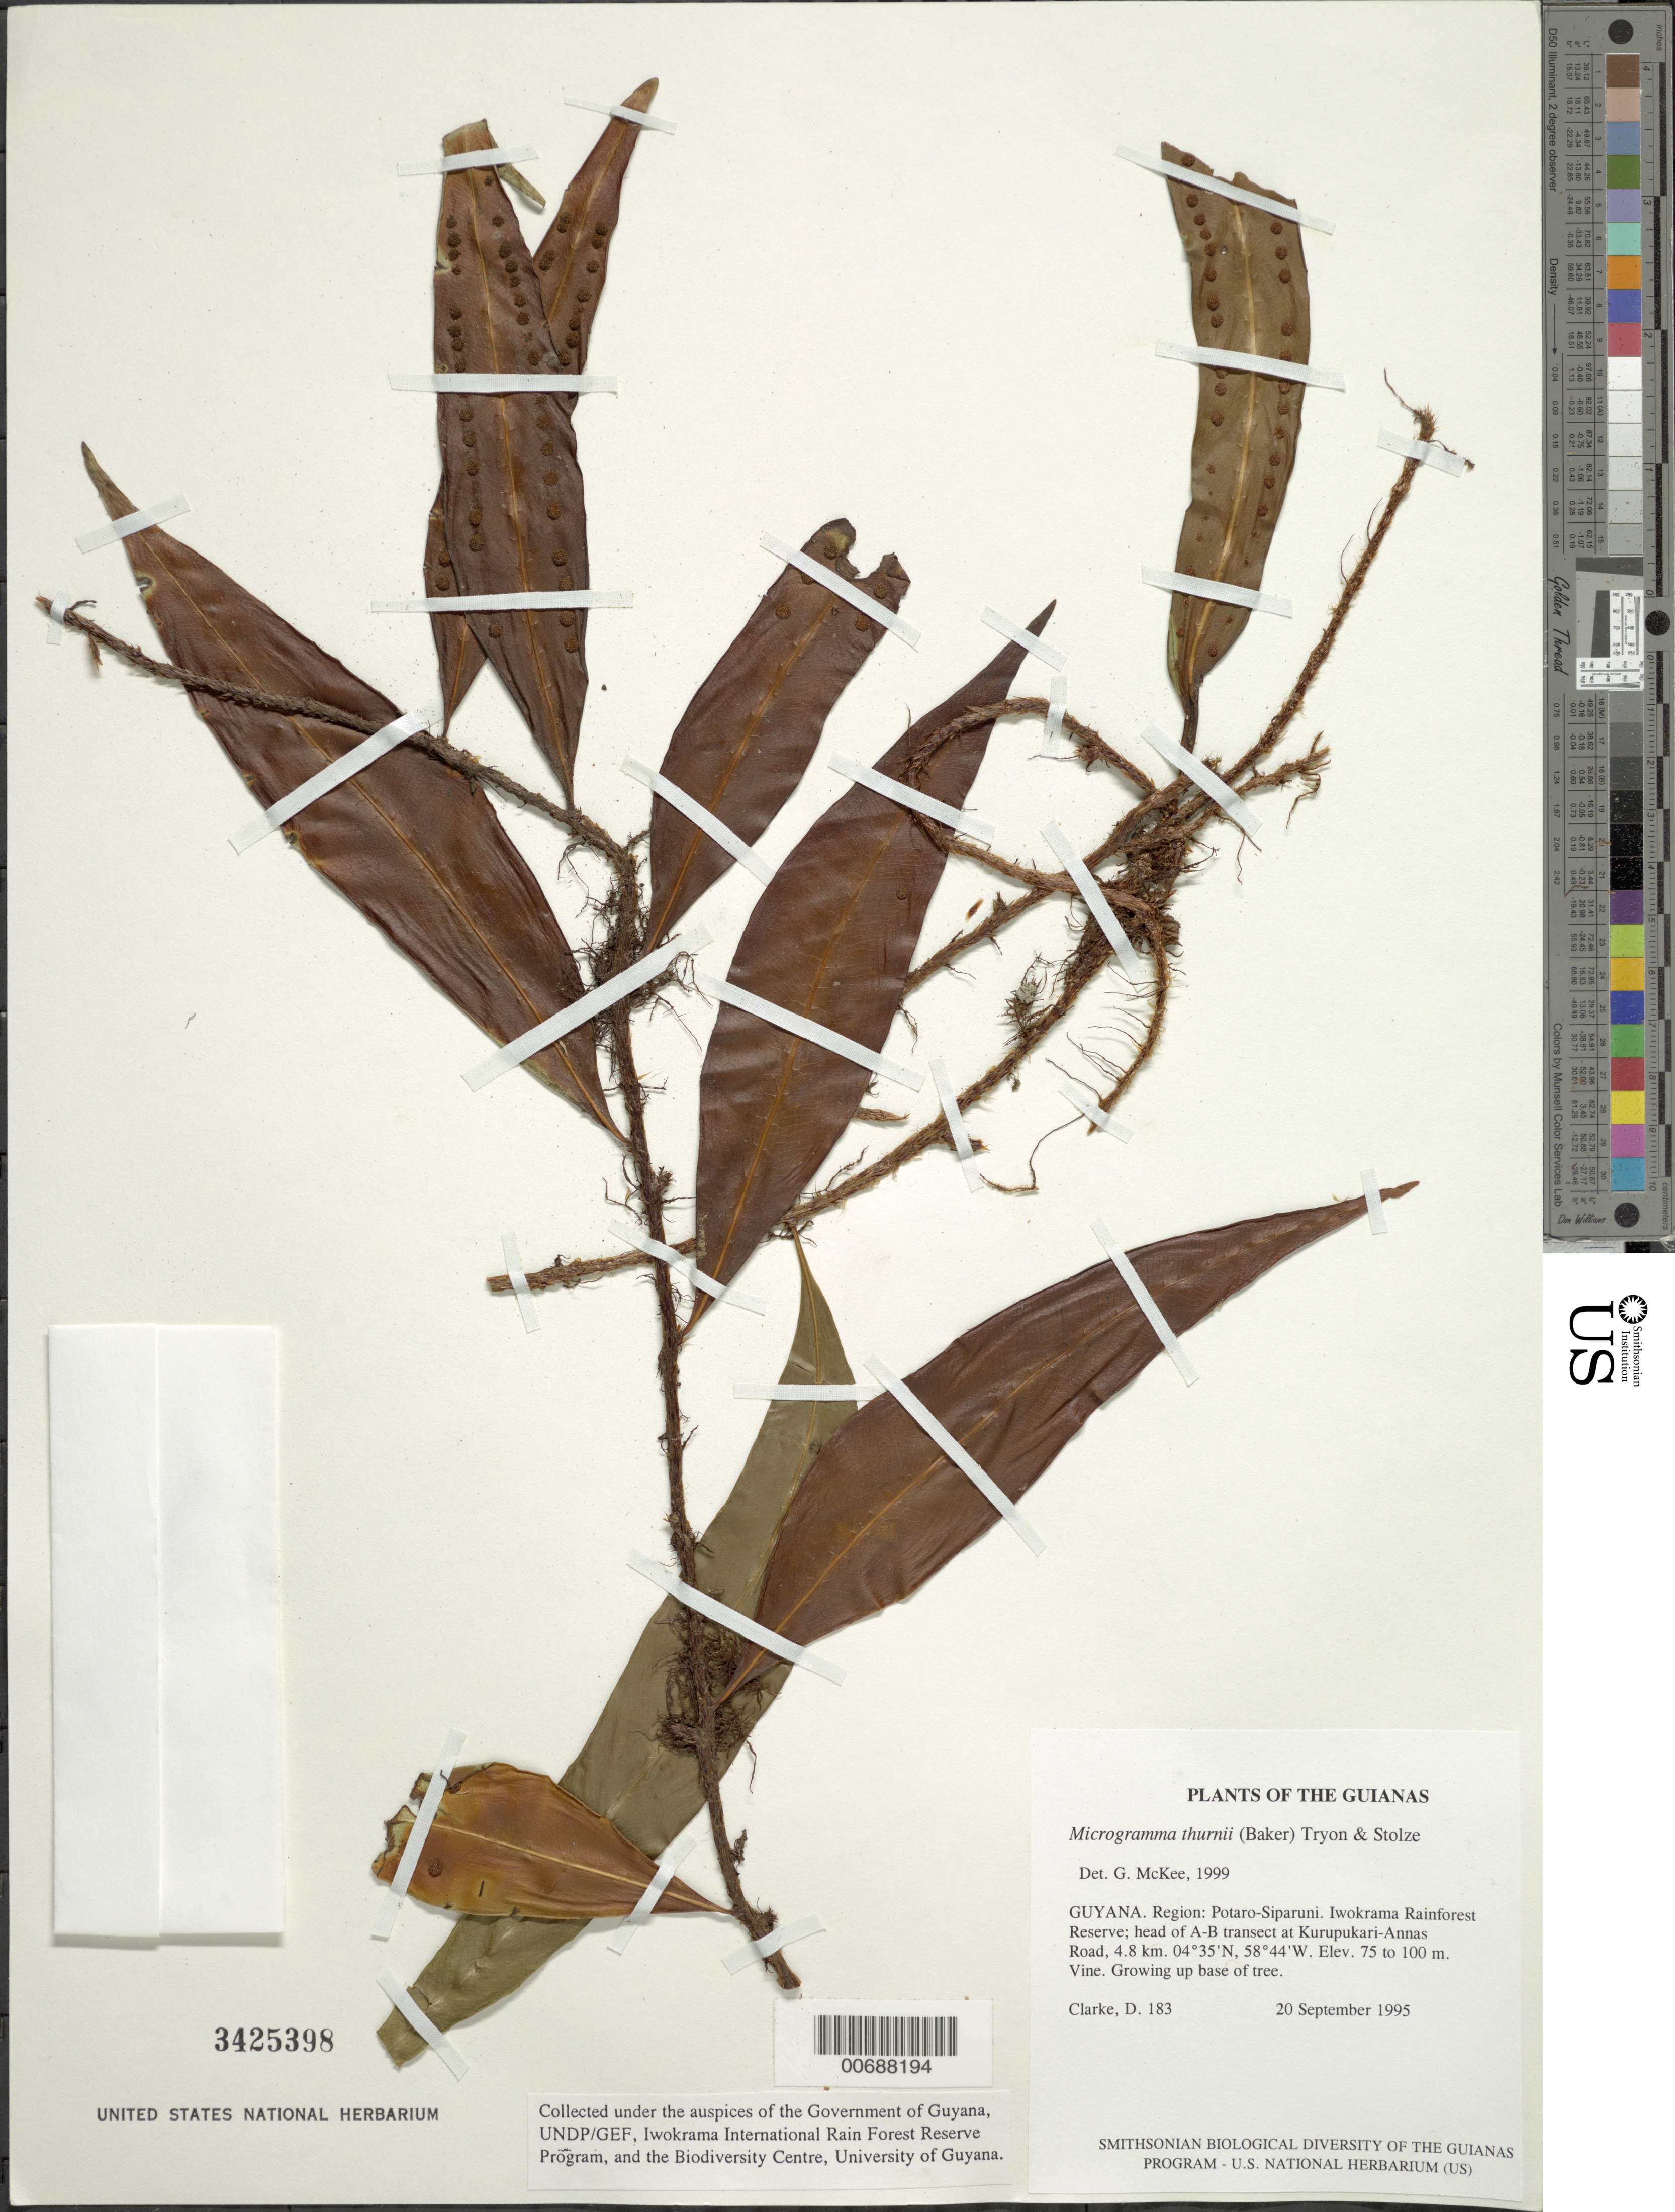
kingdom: Plantae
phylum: Tracheophyta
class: Polypodiopsida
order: Polypodiales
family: Polypodiaceae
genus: Microgramma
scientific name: Microgramma thurnii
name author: (Baker) R.M. Tryon & Stolze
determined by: McKee, G. S., (US), NMNH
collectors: H. D. Clarke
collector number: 183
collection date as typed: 20 September 1995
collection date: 1995-09-20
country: Guyana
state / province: Potaro-Siparuni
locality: Iwokrama Rainforest Reserve; head of A-B transect at Kurupukari-Annas Road, 4.8 km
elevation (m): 75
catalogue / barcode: US 3425398